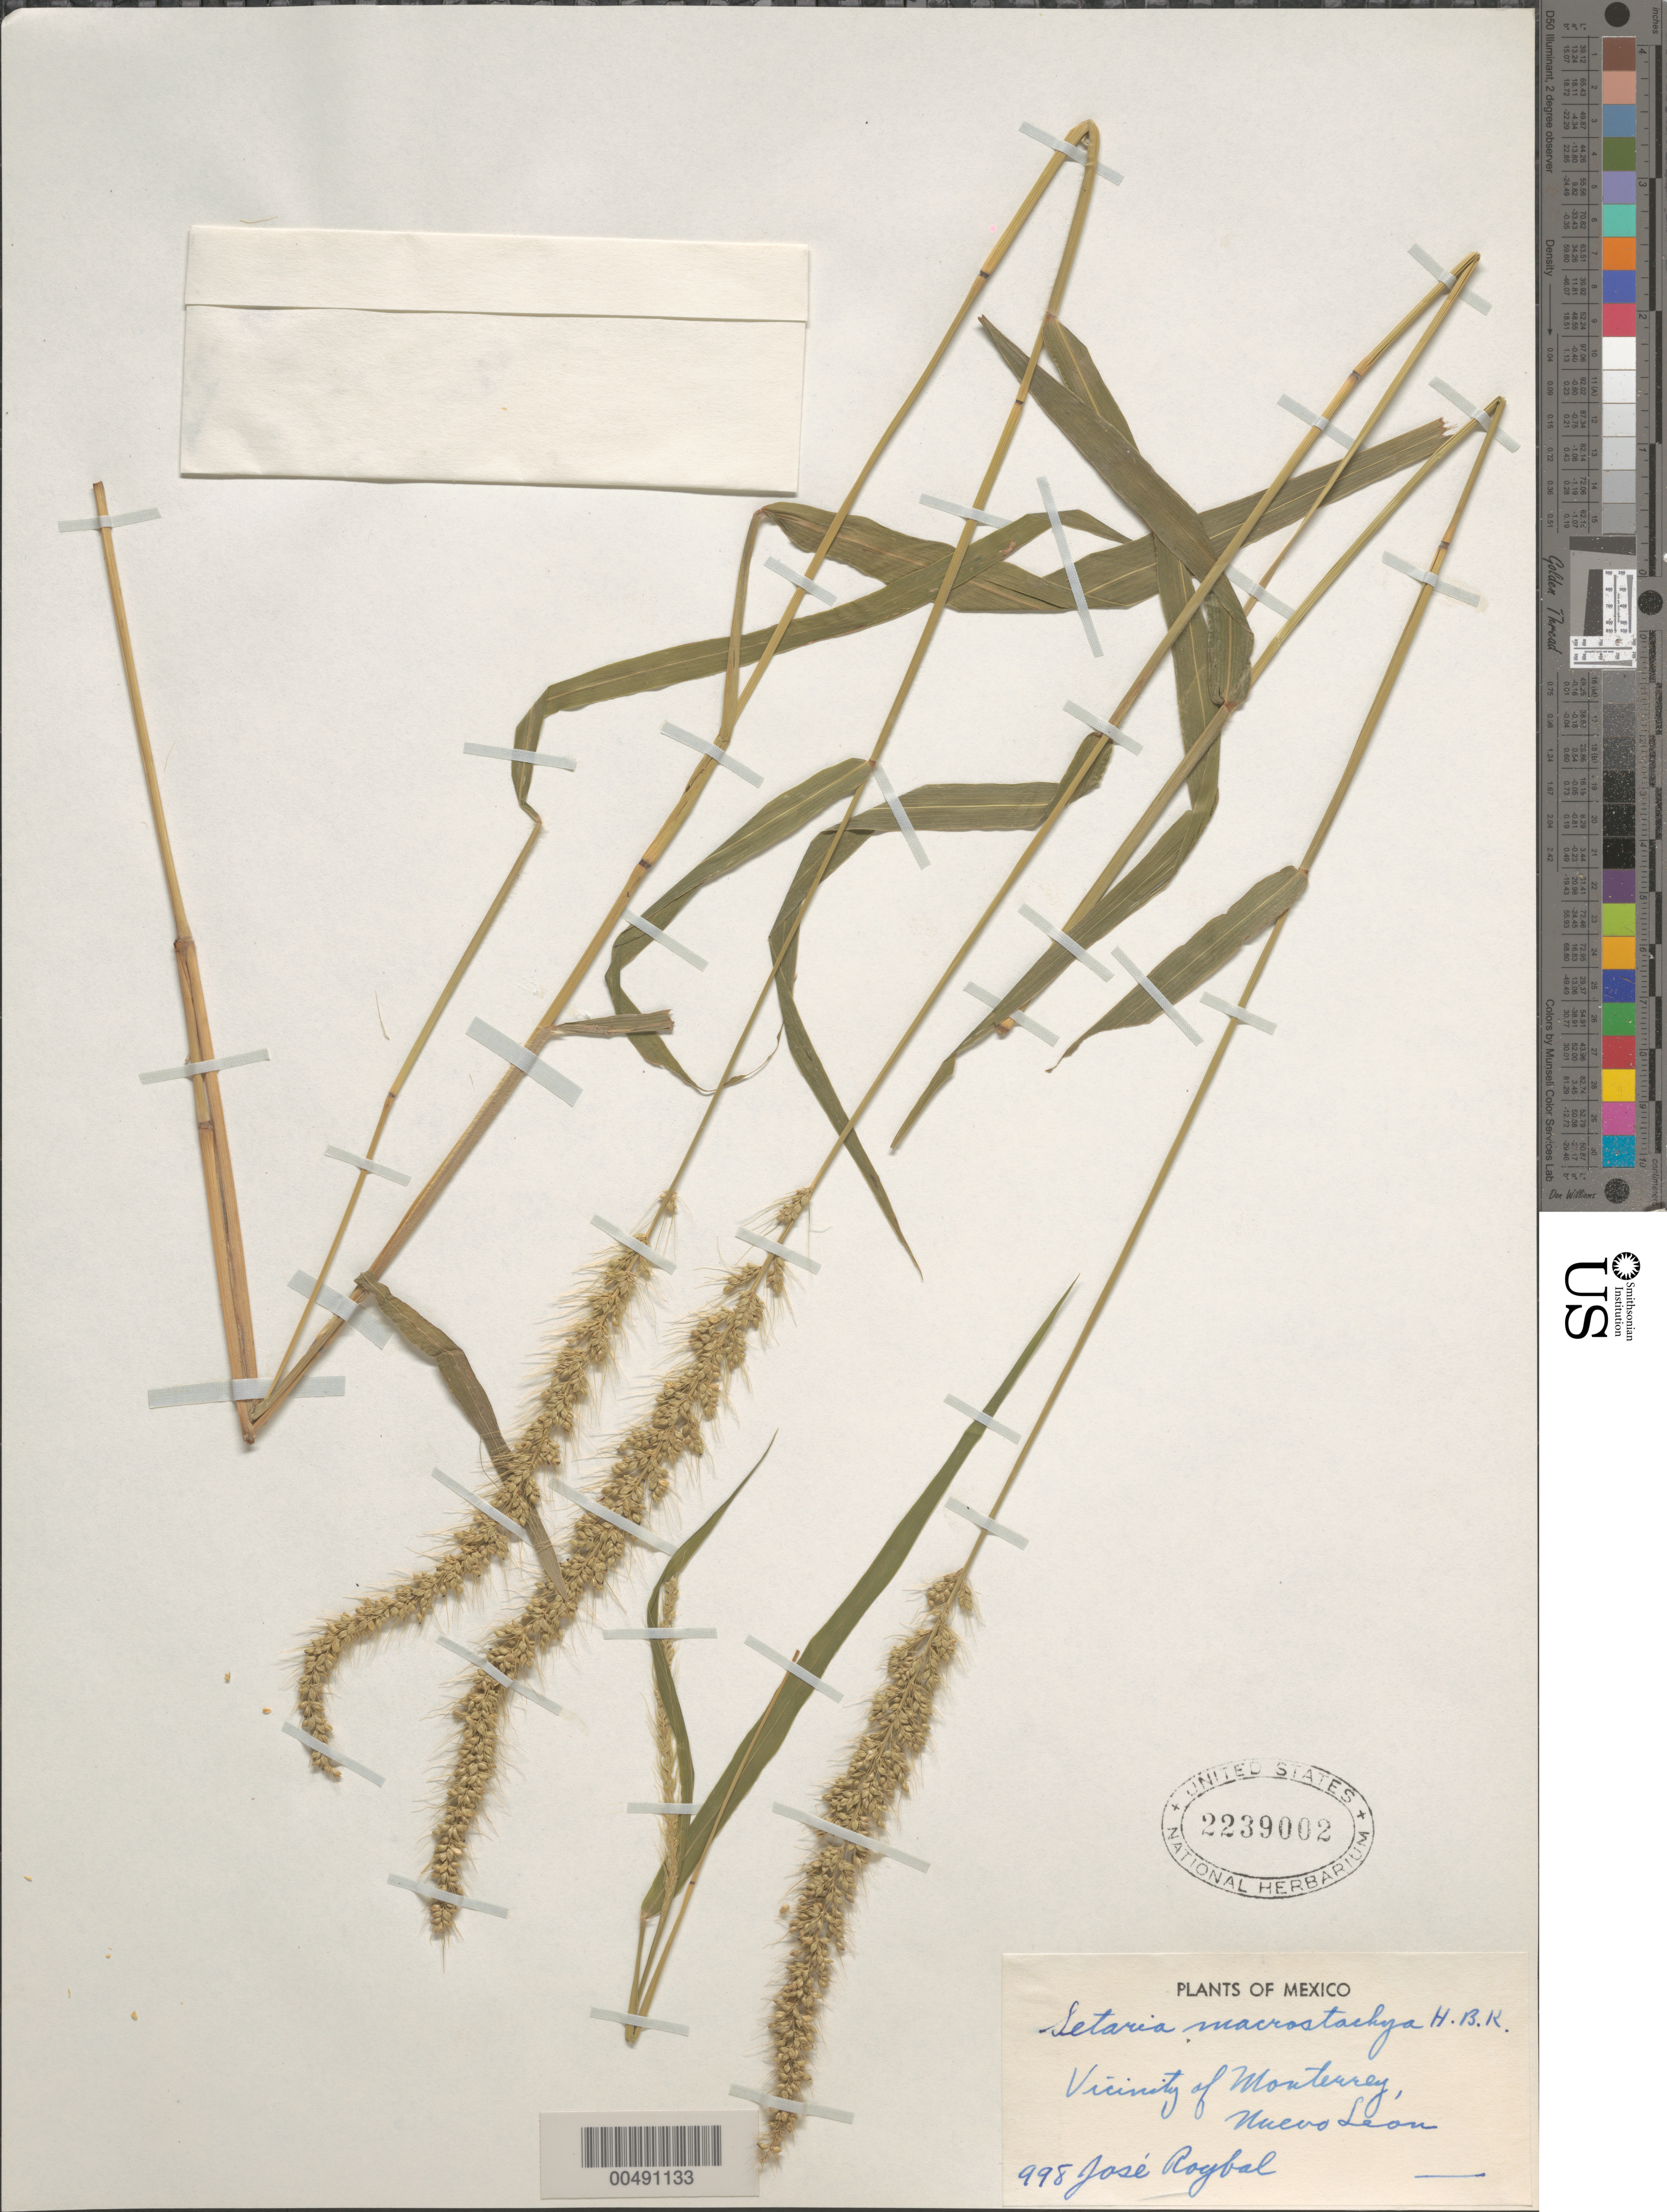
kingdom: Plantae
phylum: Tracheophyta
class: Liliopsida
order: Poales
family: Poaceae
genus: Setaria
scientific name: Setaria macrostachya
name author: Kunth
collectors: J. J. Roybal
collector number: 998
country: Mexico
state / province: Nuevo León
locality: Vicinity of Monterrey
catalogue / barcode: US 2239002